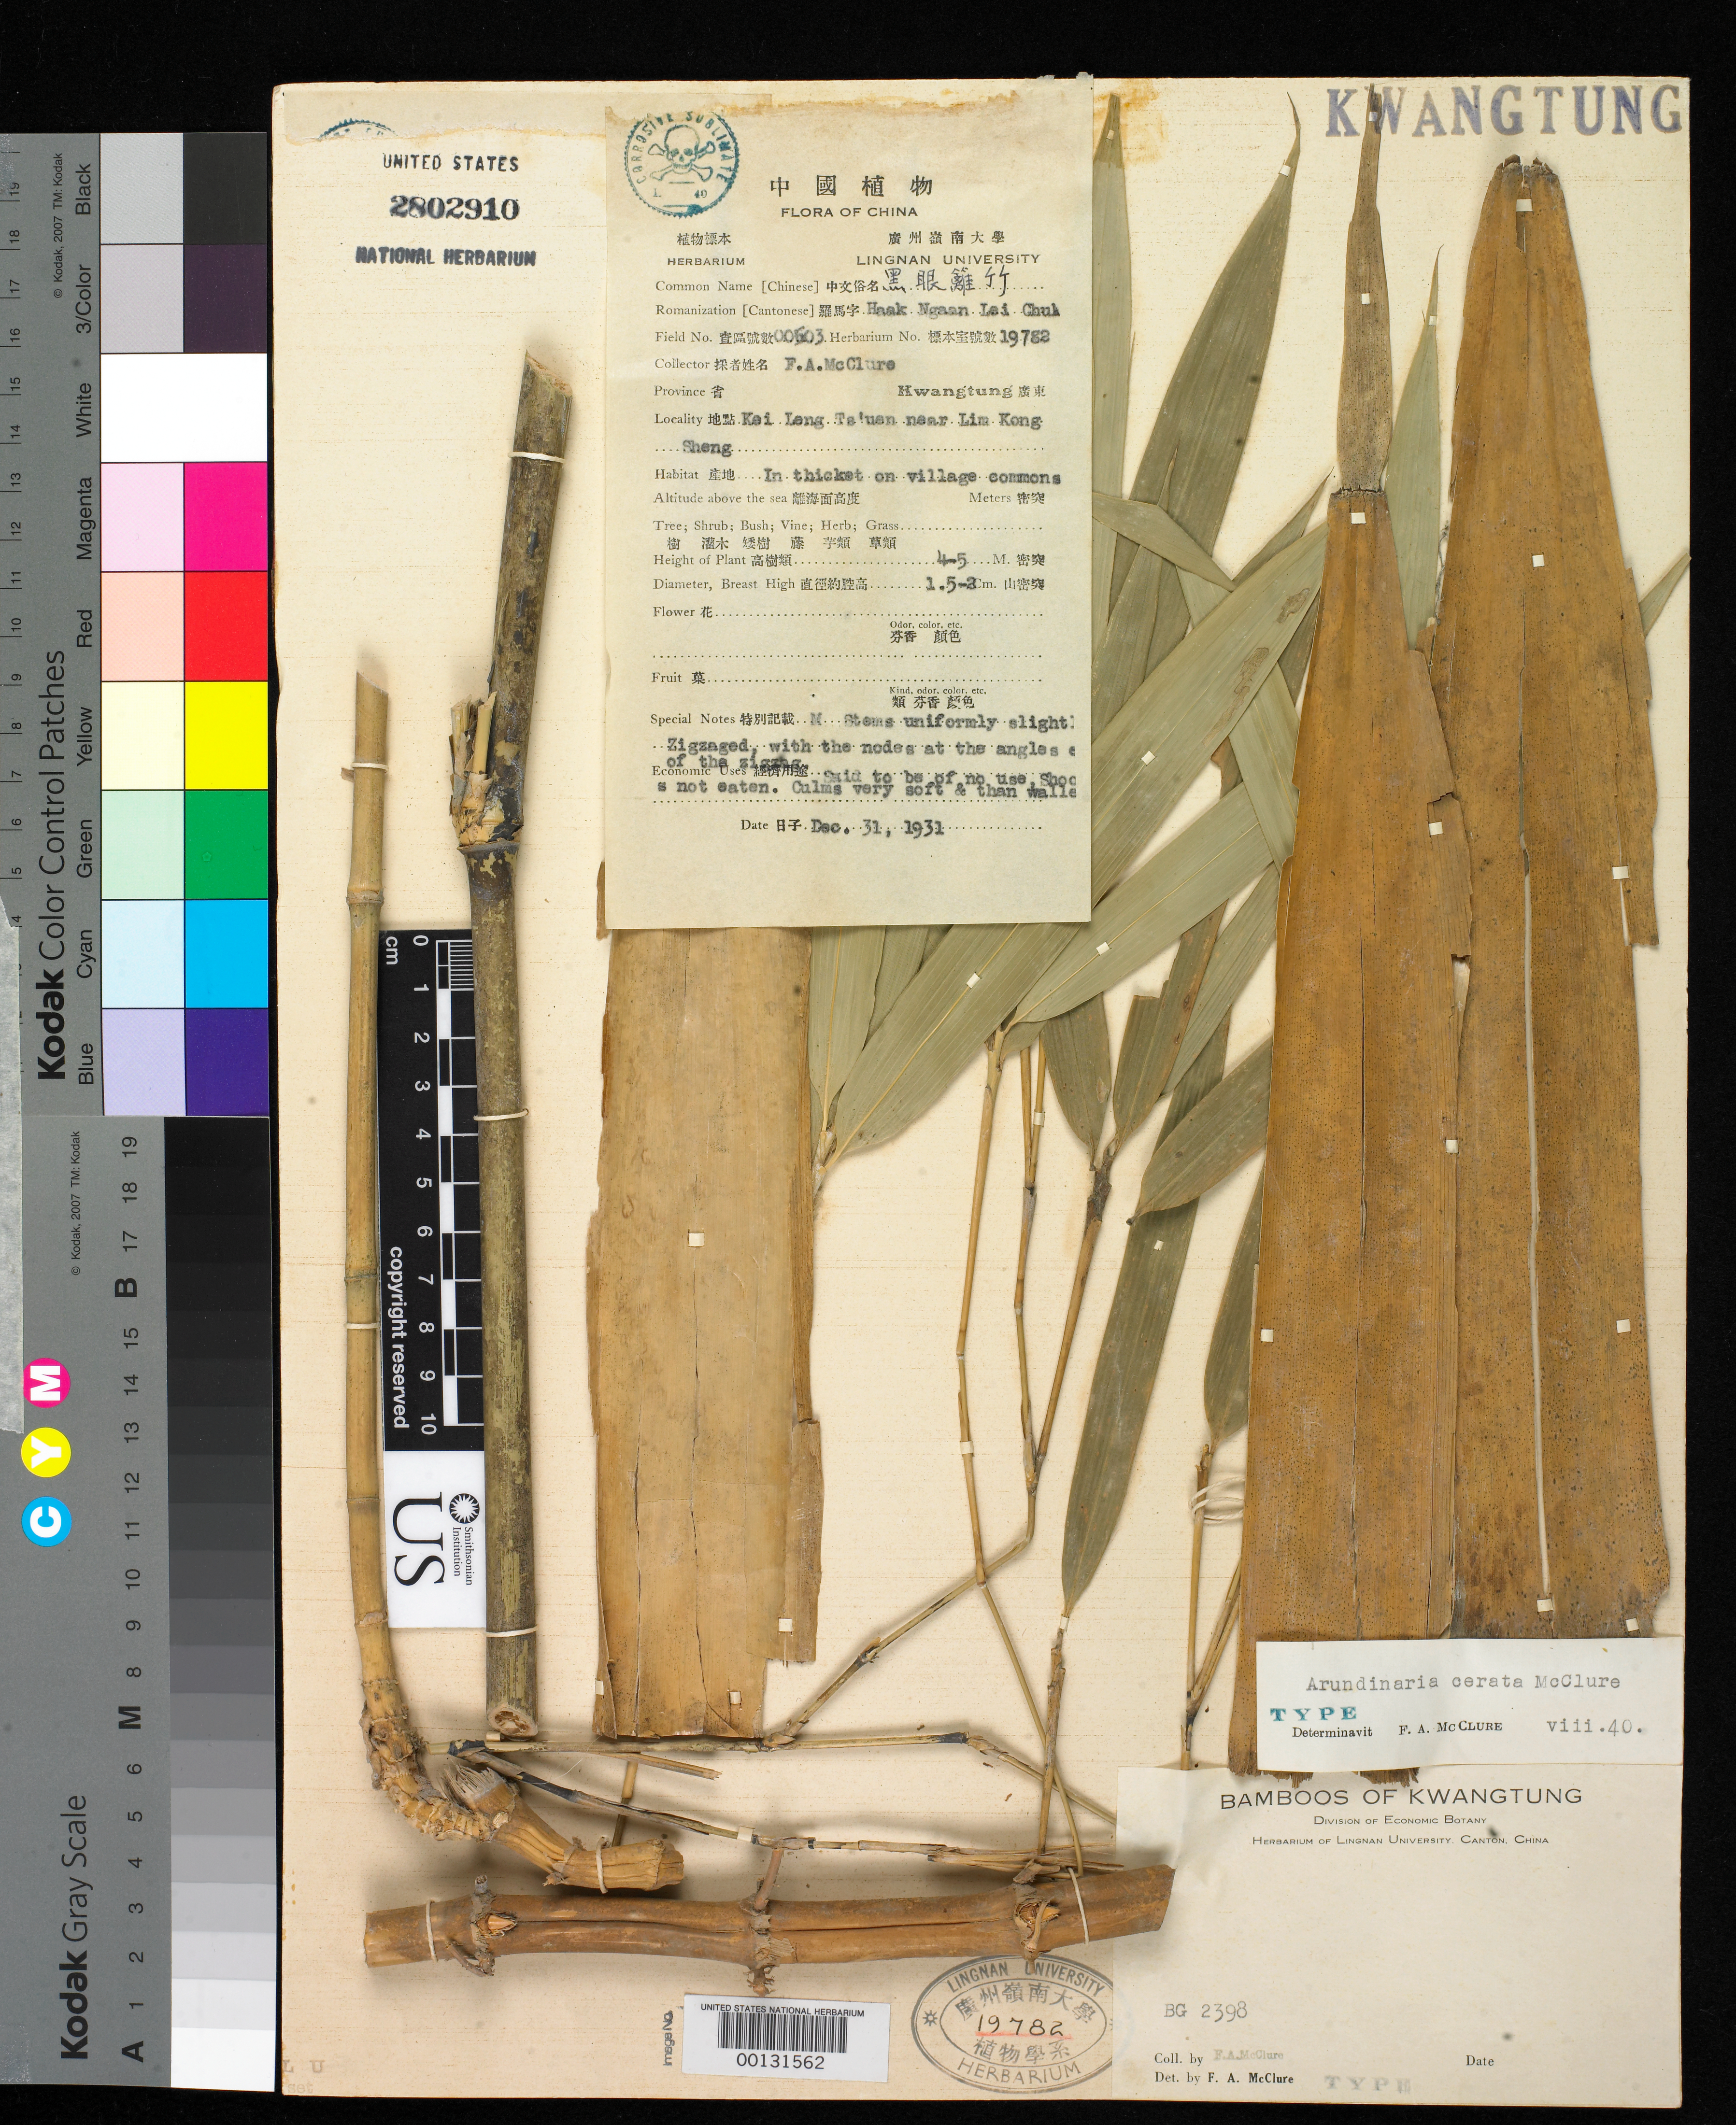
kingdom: Plantae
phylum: Tracheophyta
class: Liliopsida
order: Poales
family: Poaceae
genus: Arundinaria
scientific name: Arundinaria cerata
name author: McClure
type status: Holotype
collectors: F. A. McClure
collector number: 603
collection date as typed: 31 Dec 1931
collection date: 1931-12-31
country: China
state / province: Guangdong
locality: K'ei Leng Ts'uen near District City.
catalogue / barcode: US 2802910